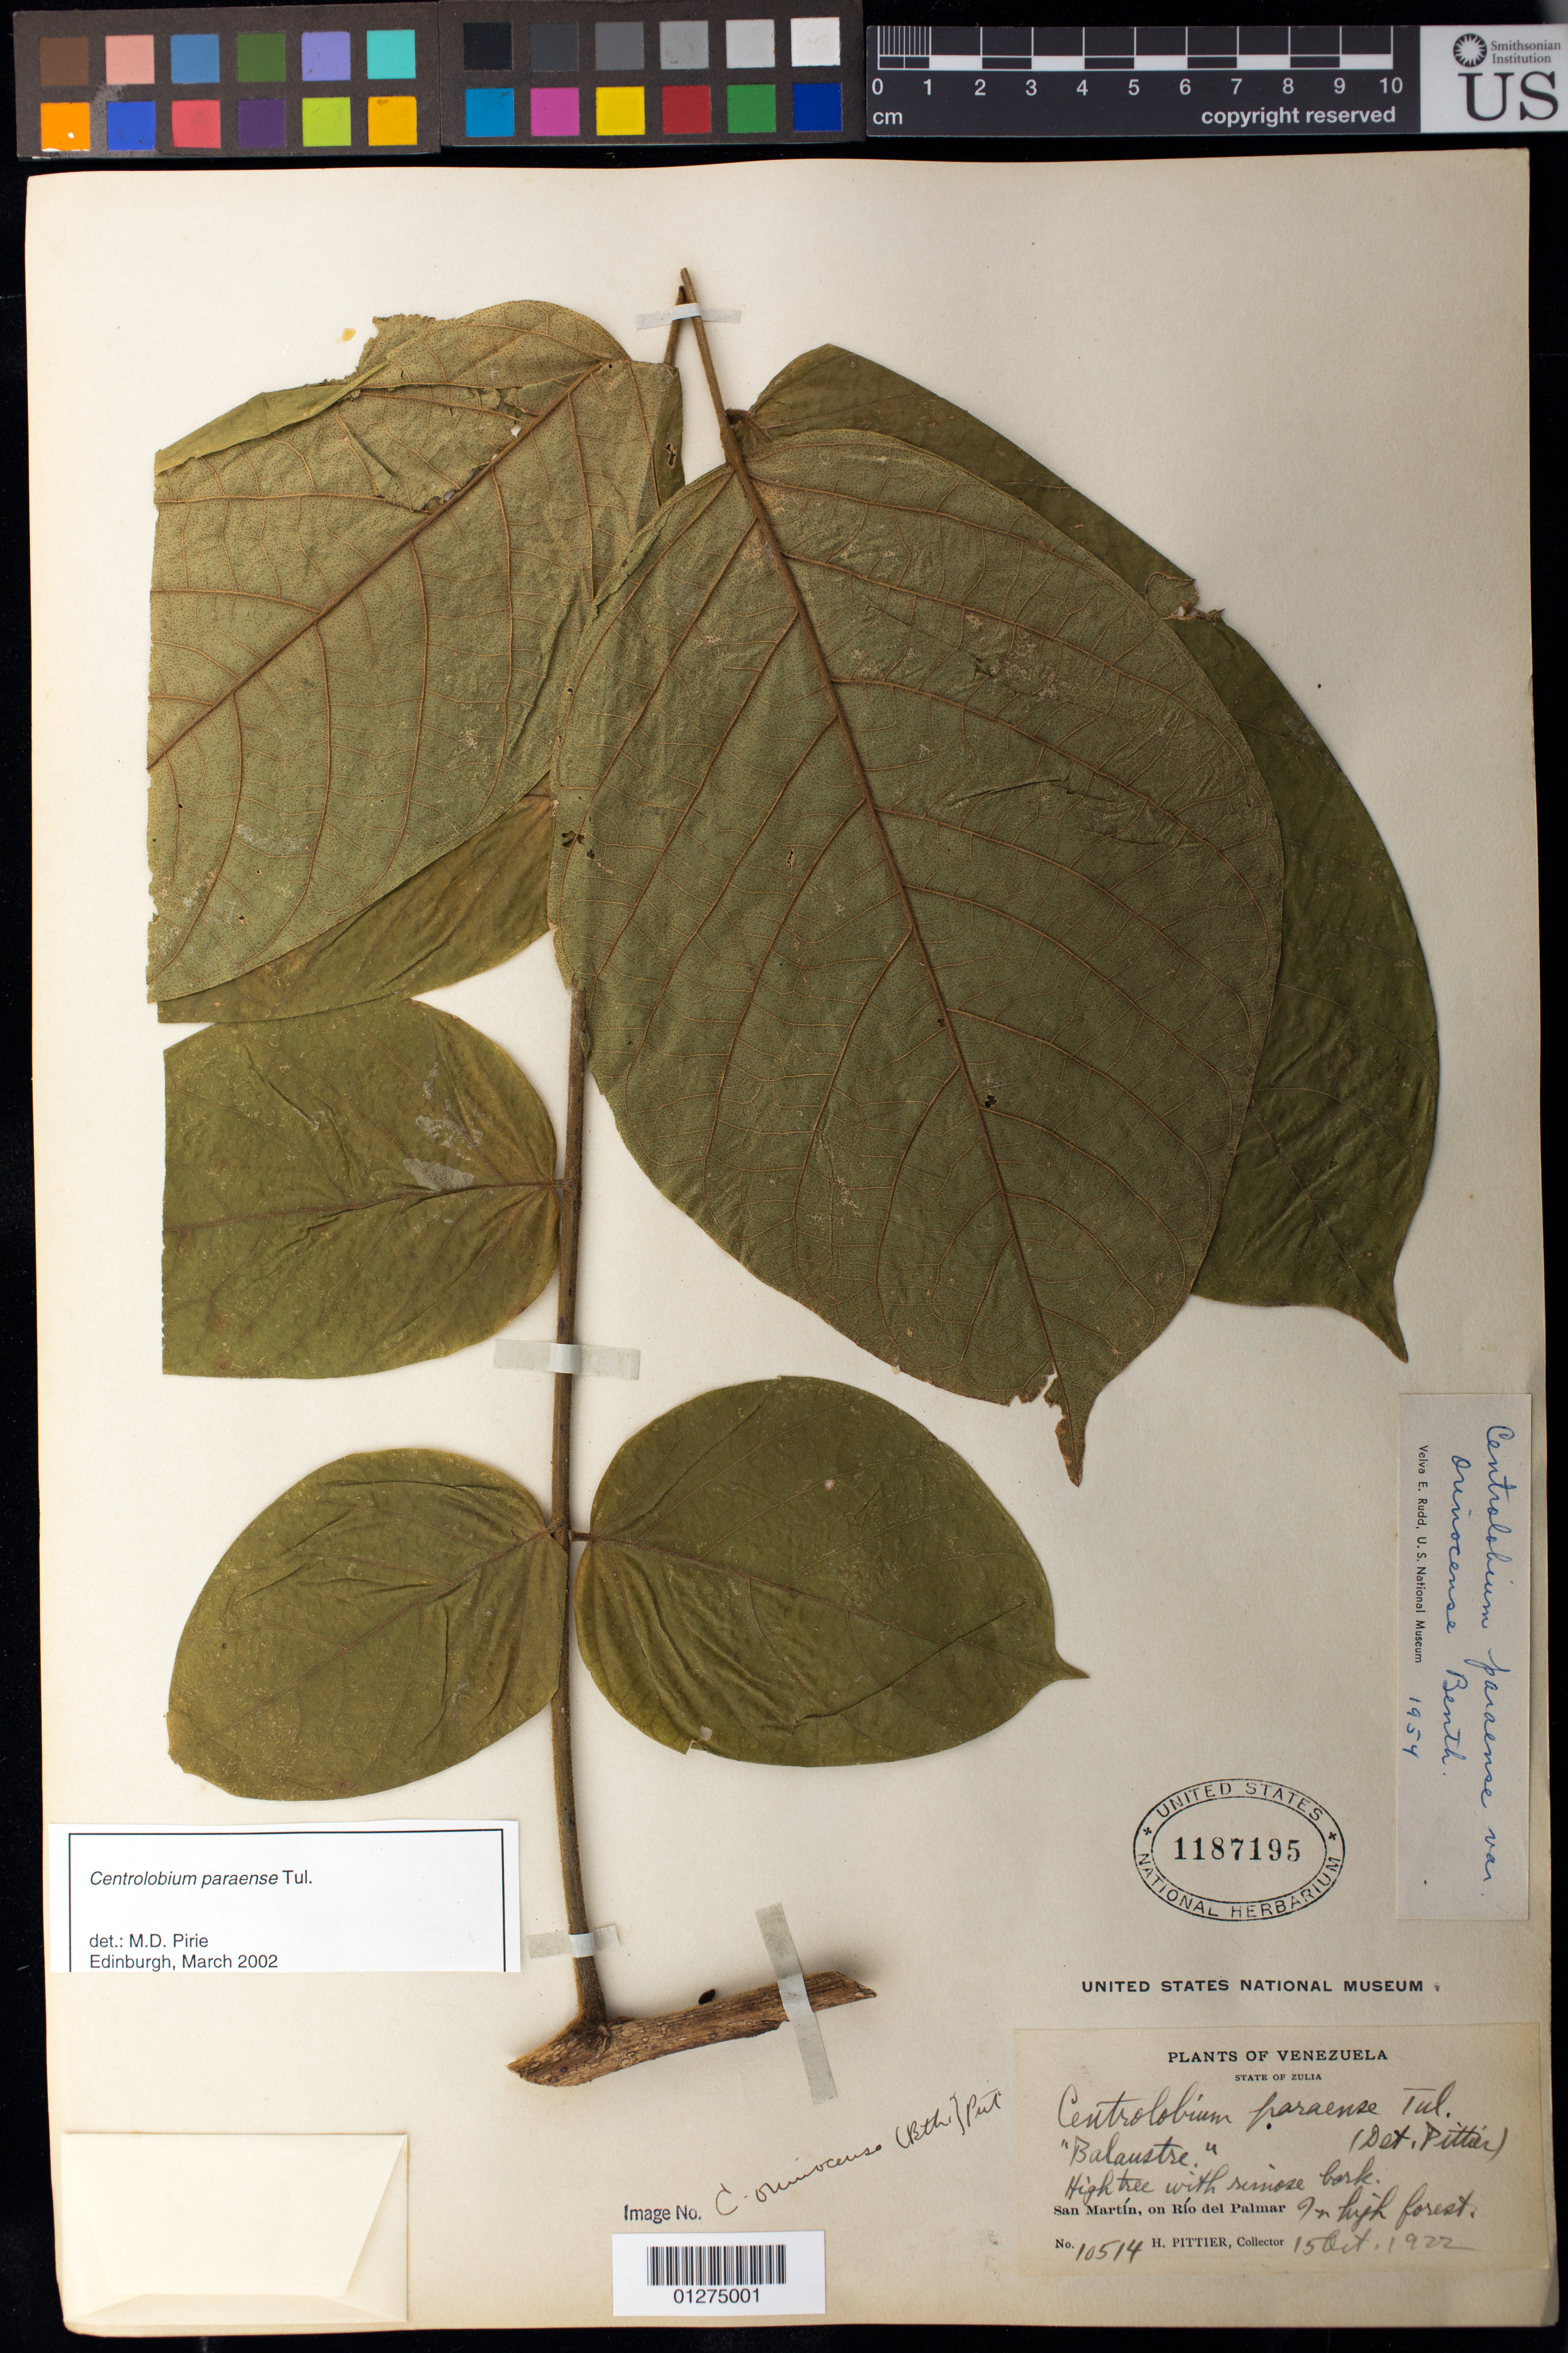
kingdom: Plantae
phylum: Tracheophyta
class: Magnoliopsida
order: Fabales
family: Fabaceae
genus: Centrolobium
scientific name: Centrolobium paraense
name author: Tul.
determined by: Pirie, M. D., (U)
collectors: H. F. Pittier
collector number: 10514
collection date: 1922-10-15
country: Venezuela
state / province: Zulia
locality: San Martin, On Rio del Palmar.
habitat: in high forest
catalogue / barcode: US 1187195